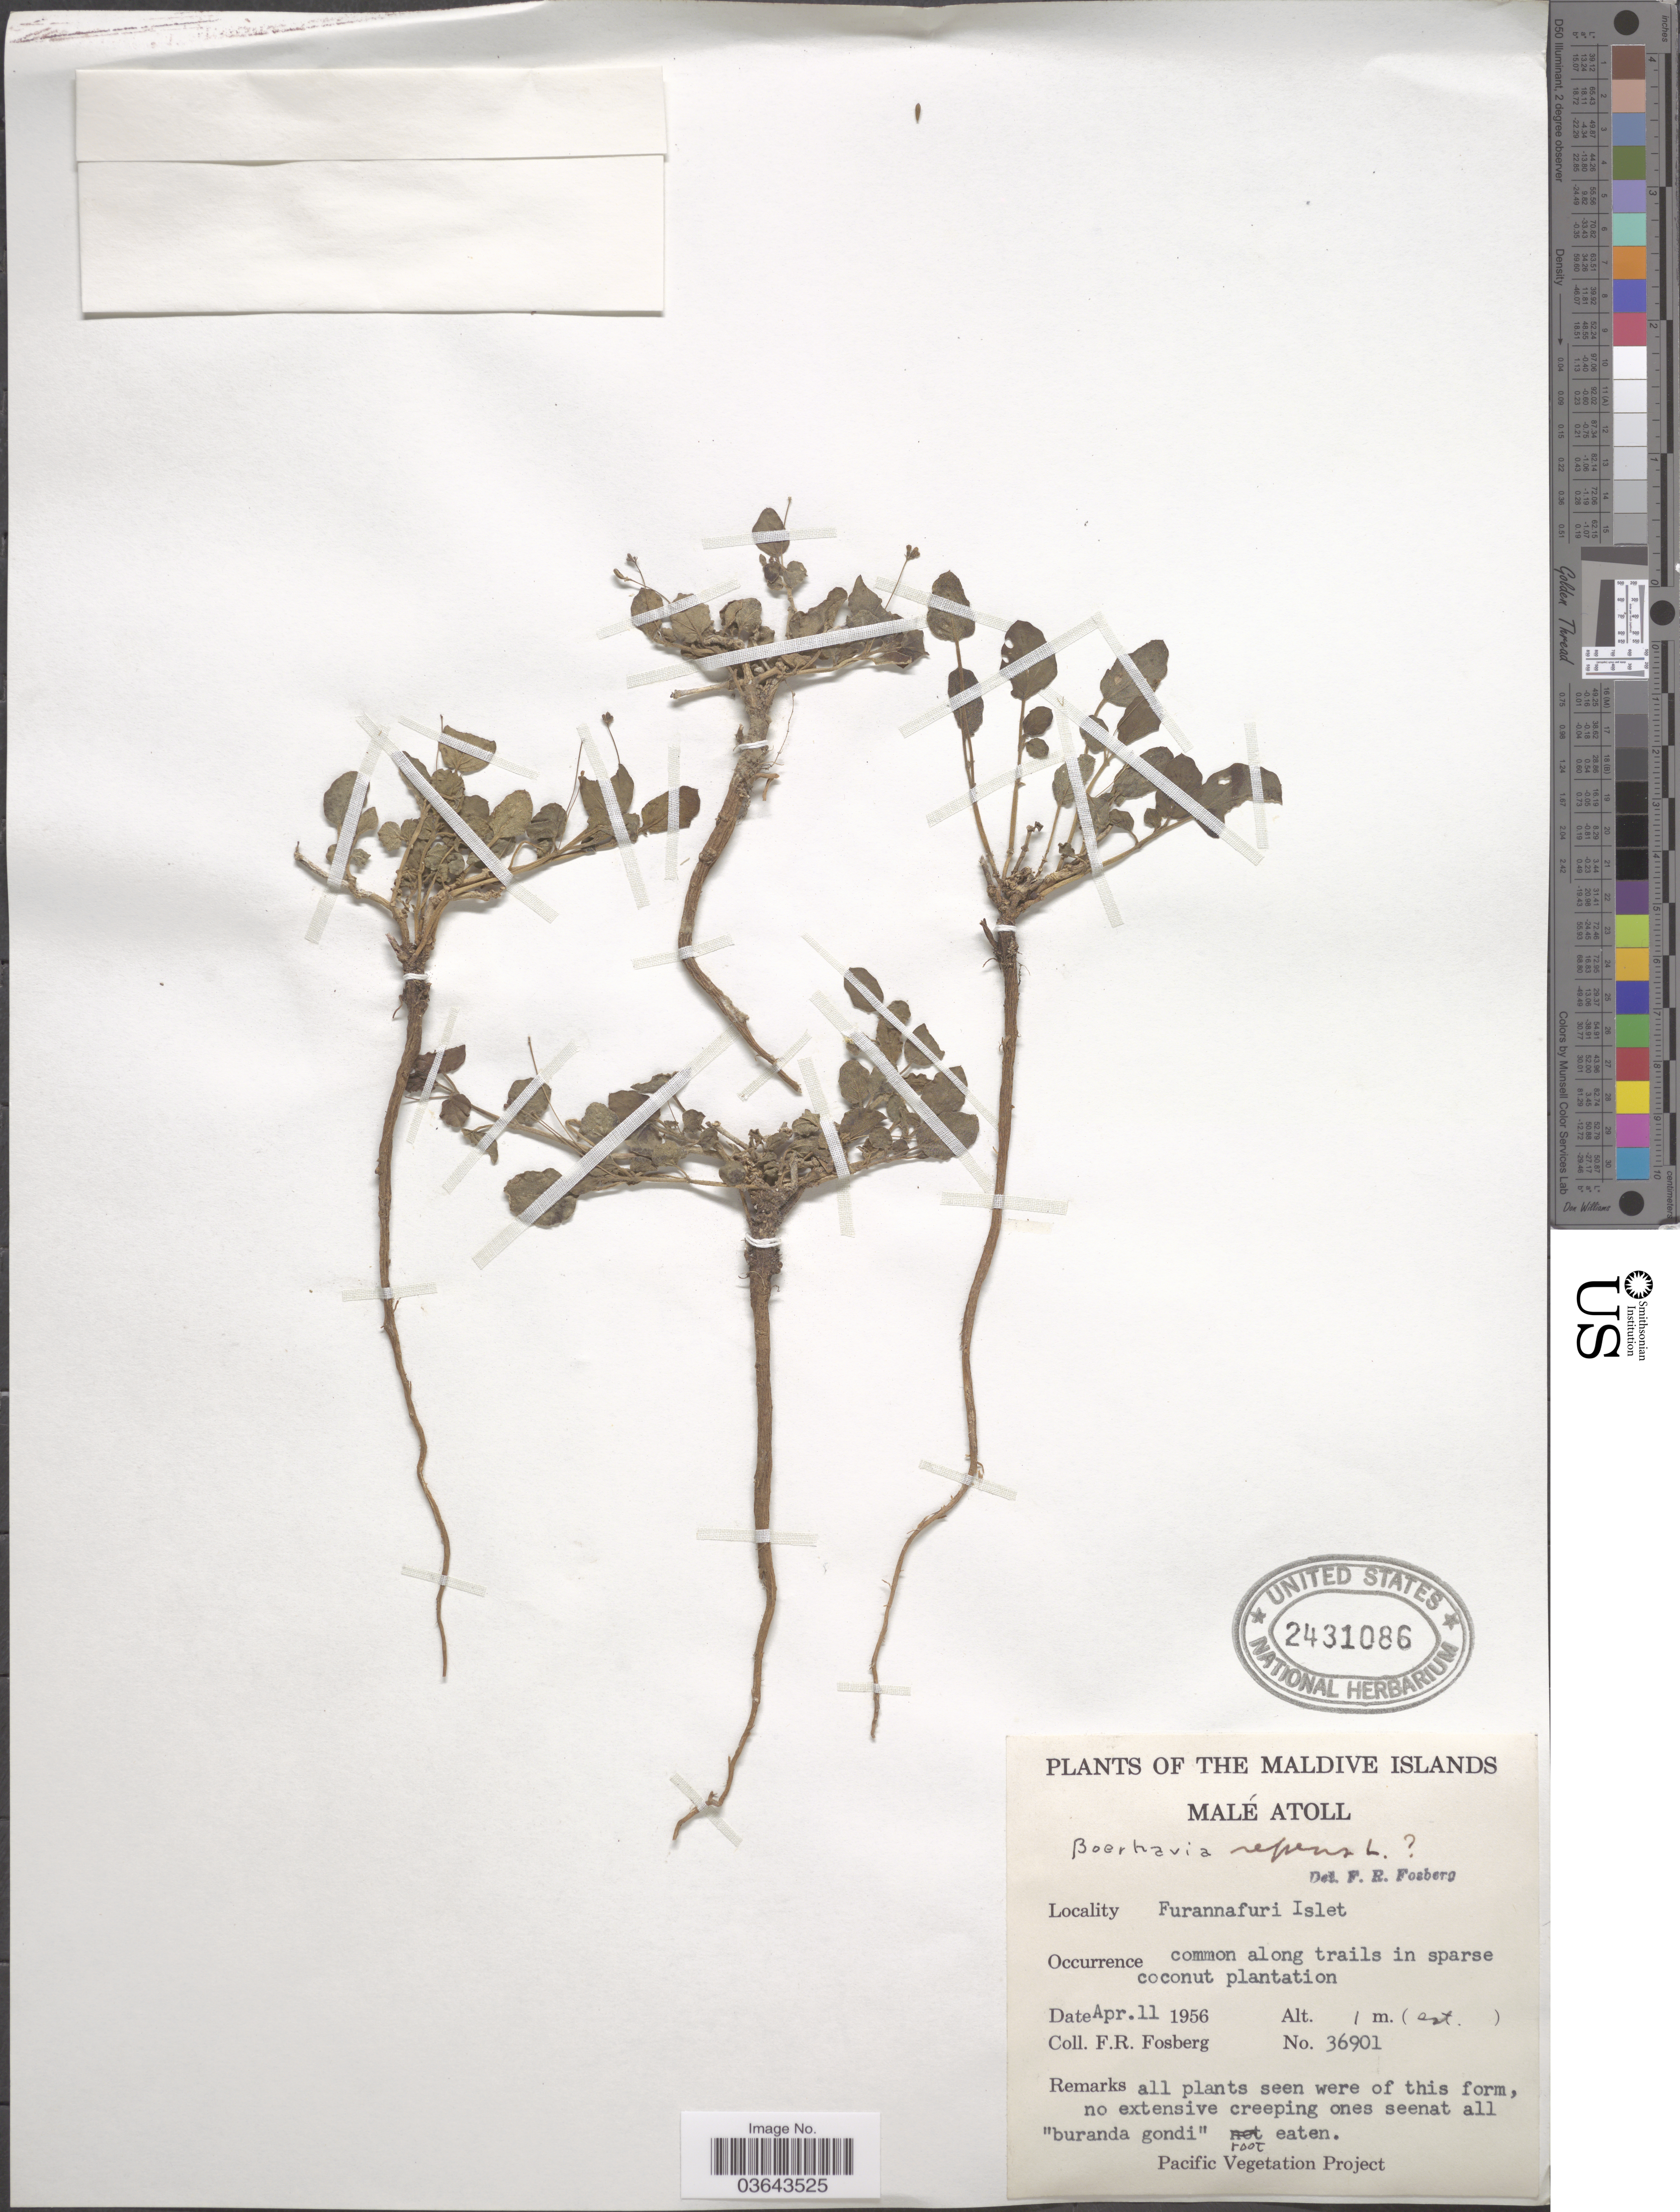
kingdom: Plantae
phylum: Tracheophyta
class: Magnoliopsida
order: Caryophyllales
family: Nyctaginaceae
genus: Boerhavia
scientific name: Boerhavia repens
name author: L.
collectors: F. R. Fosberg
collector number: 36901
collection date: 1956-04-11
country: Maldive Islands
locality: Malé Atoll. Furannafuri Islet.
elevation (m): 1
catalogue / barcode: US 2431086